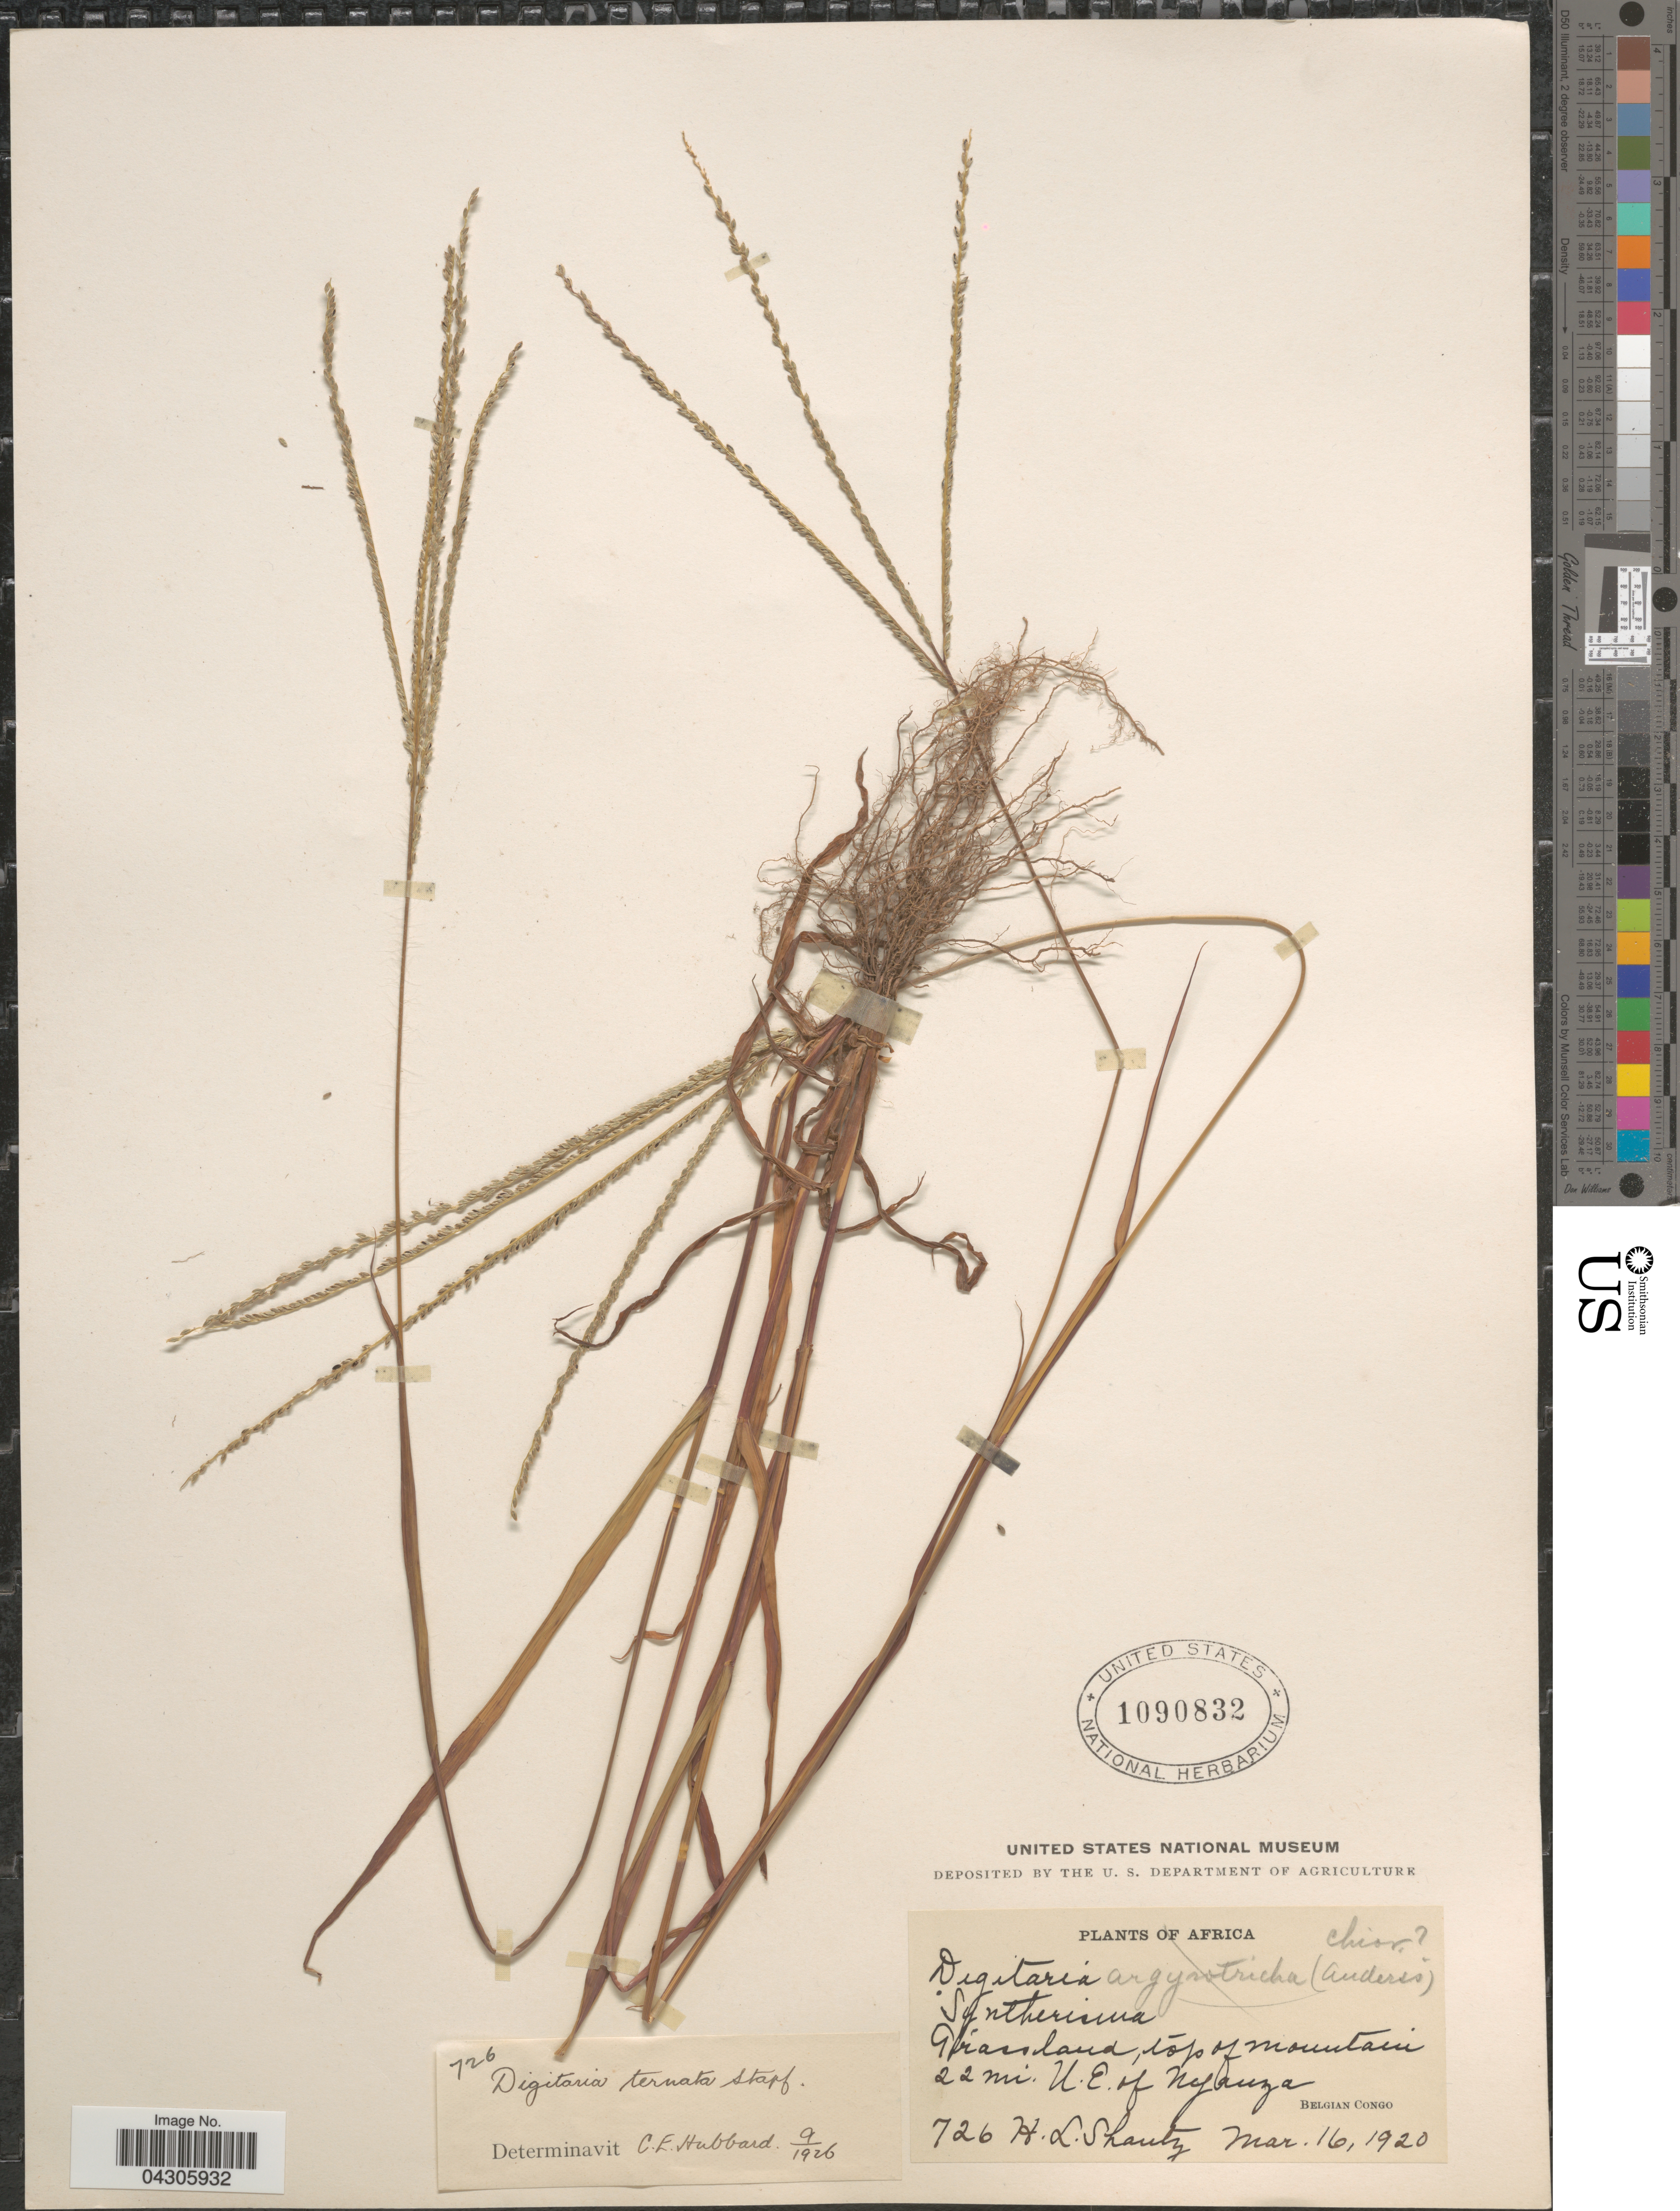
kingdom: Plantae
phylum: Tracheophyta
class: Liliopsida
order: Poales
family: Poaceae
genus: Digitaria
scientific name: Digitaria ternata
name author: (Hochr. ex A. Rich.) Stapf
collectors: H. Shantz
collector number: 726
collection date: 1920-03-16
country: Congo, Democratic Republic of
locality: Grassland, top of mountain. 22 mi. U.E. of Nganza. Belgian Congo.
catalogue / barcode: US 1090832